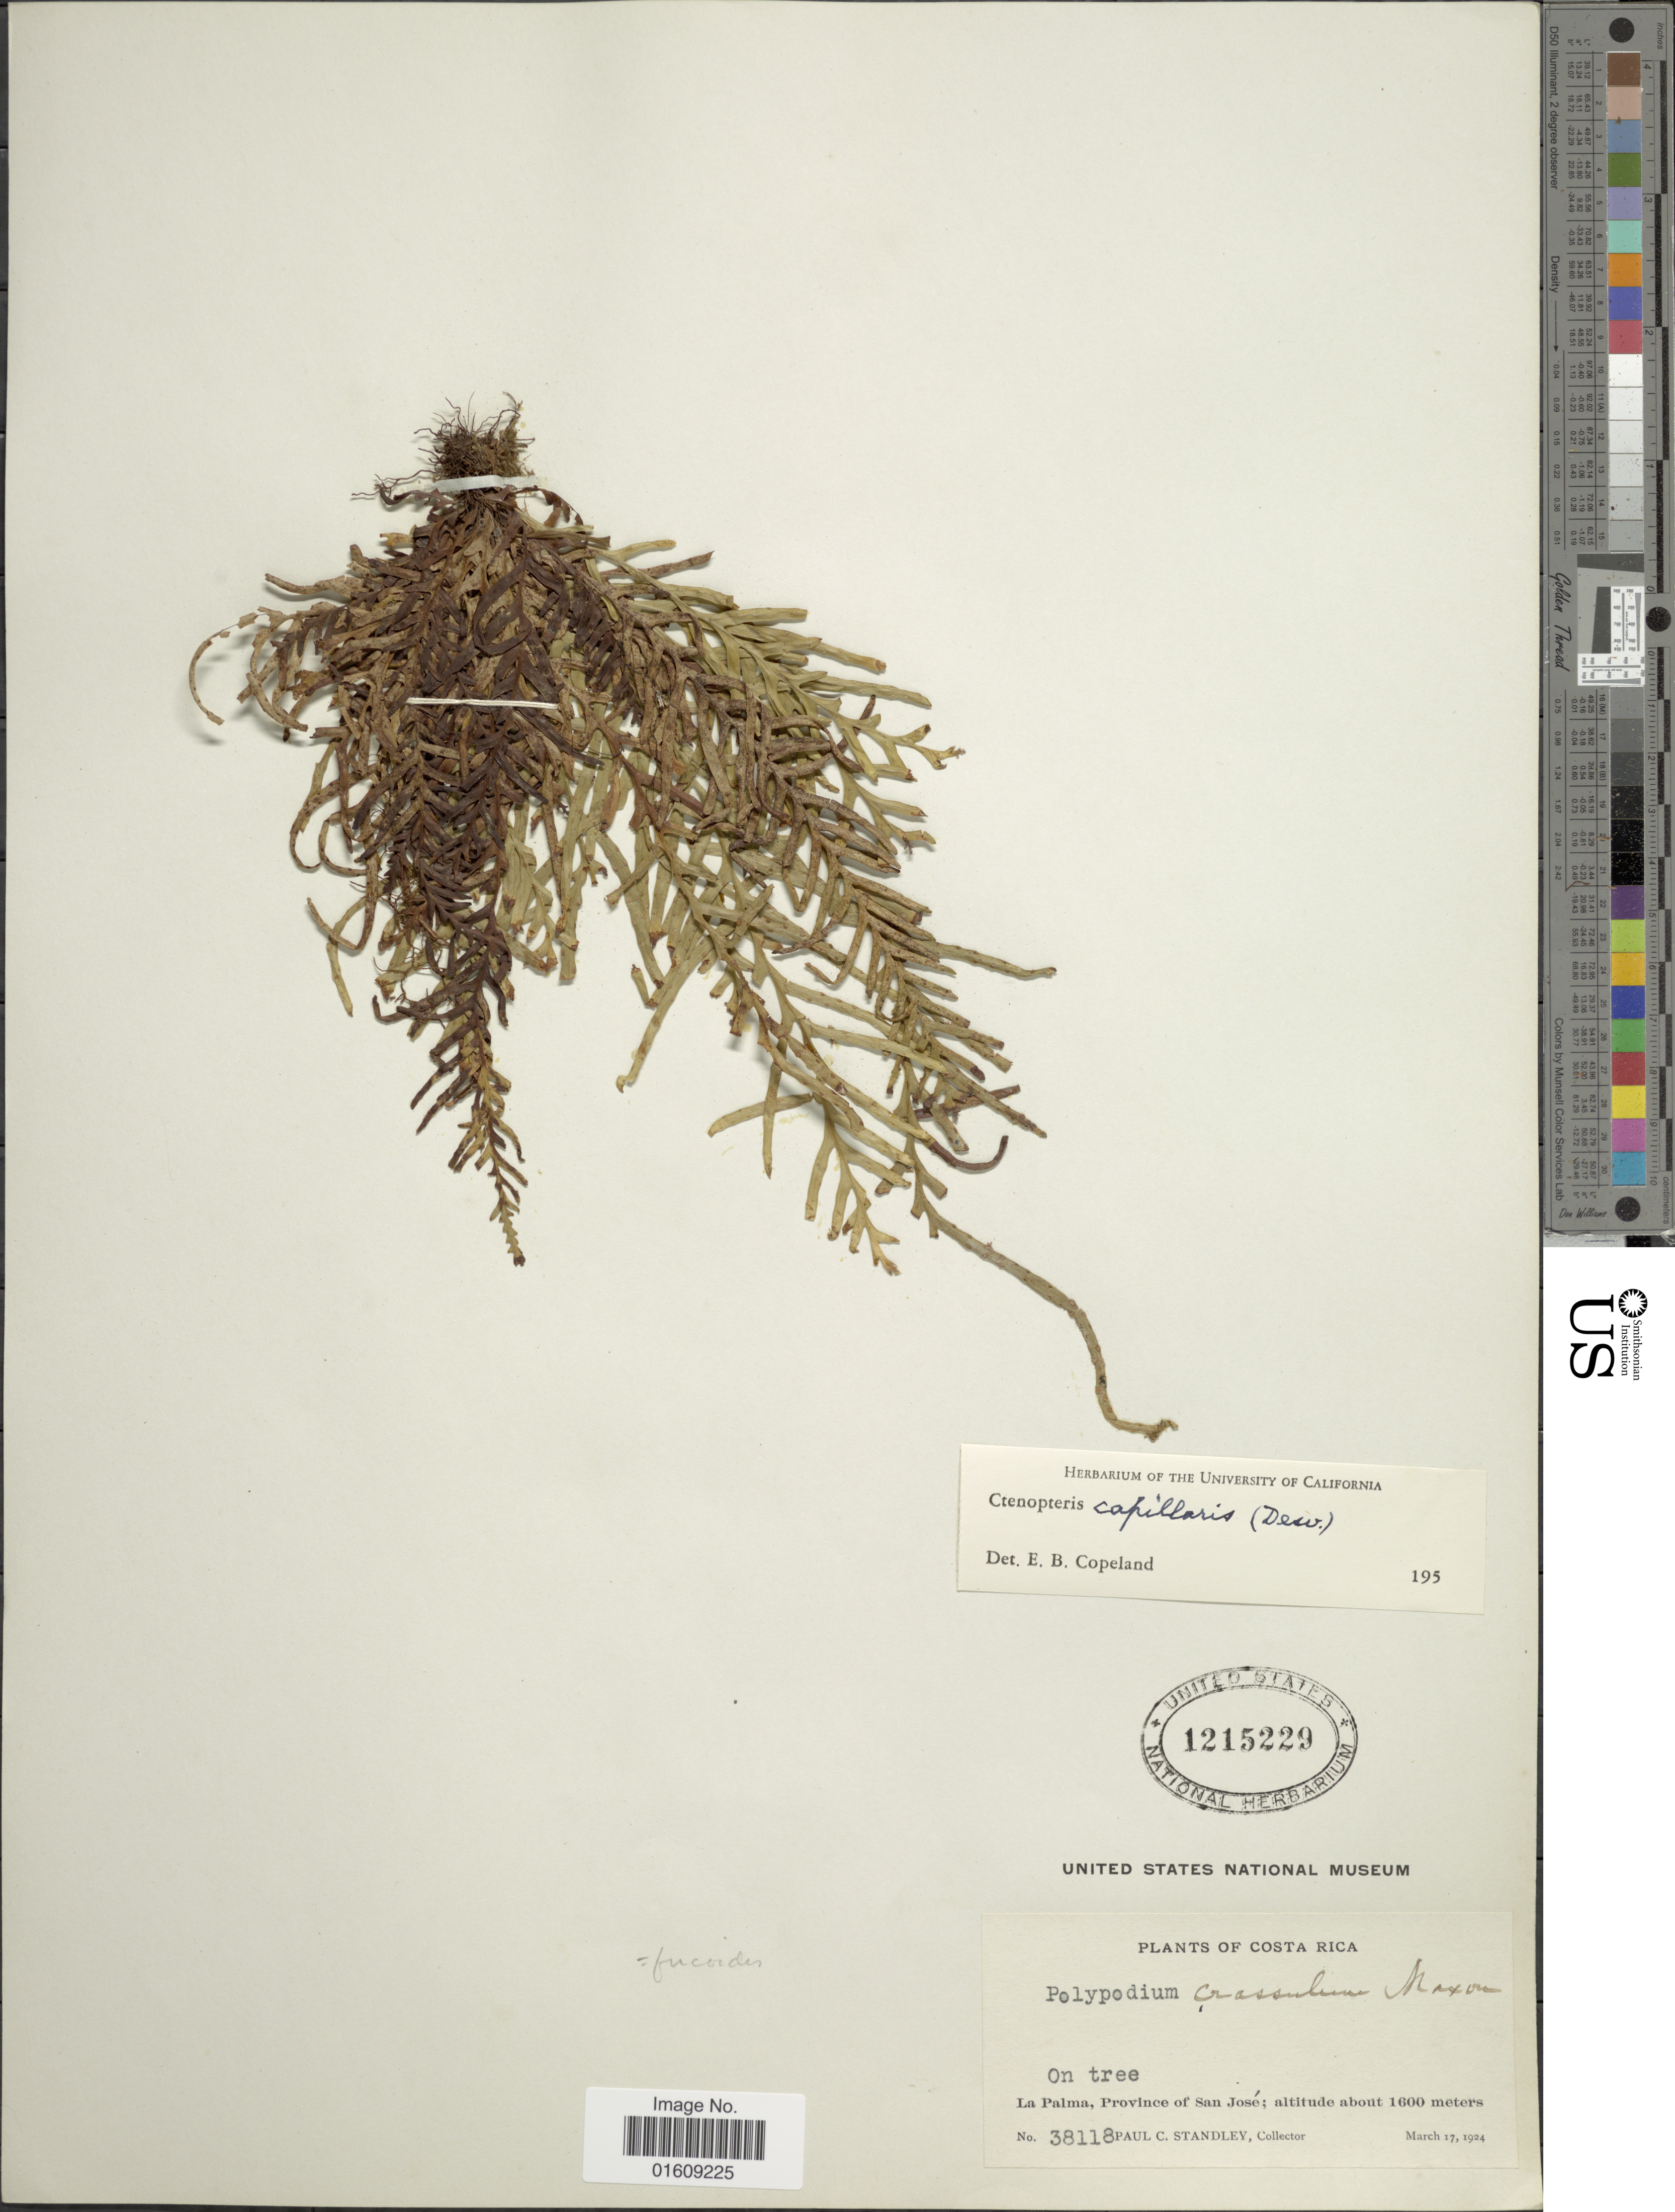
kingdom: Plantae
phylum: Tracheophyta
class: Polypodiopsida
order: Polypodiales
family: Polypodiaceae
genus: Ceradenia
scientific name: Ceradenia fucoides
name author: (Christ) L.E. Bishop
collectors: P. C. Standley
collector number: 38118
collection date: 1924-03-17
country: Costa Rica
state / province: San José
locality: Costa Rica, La Palma, Provincie of San José.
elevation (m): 1600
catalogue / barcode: US 1215229